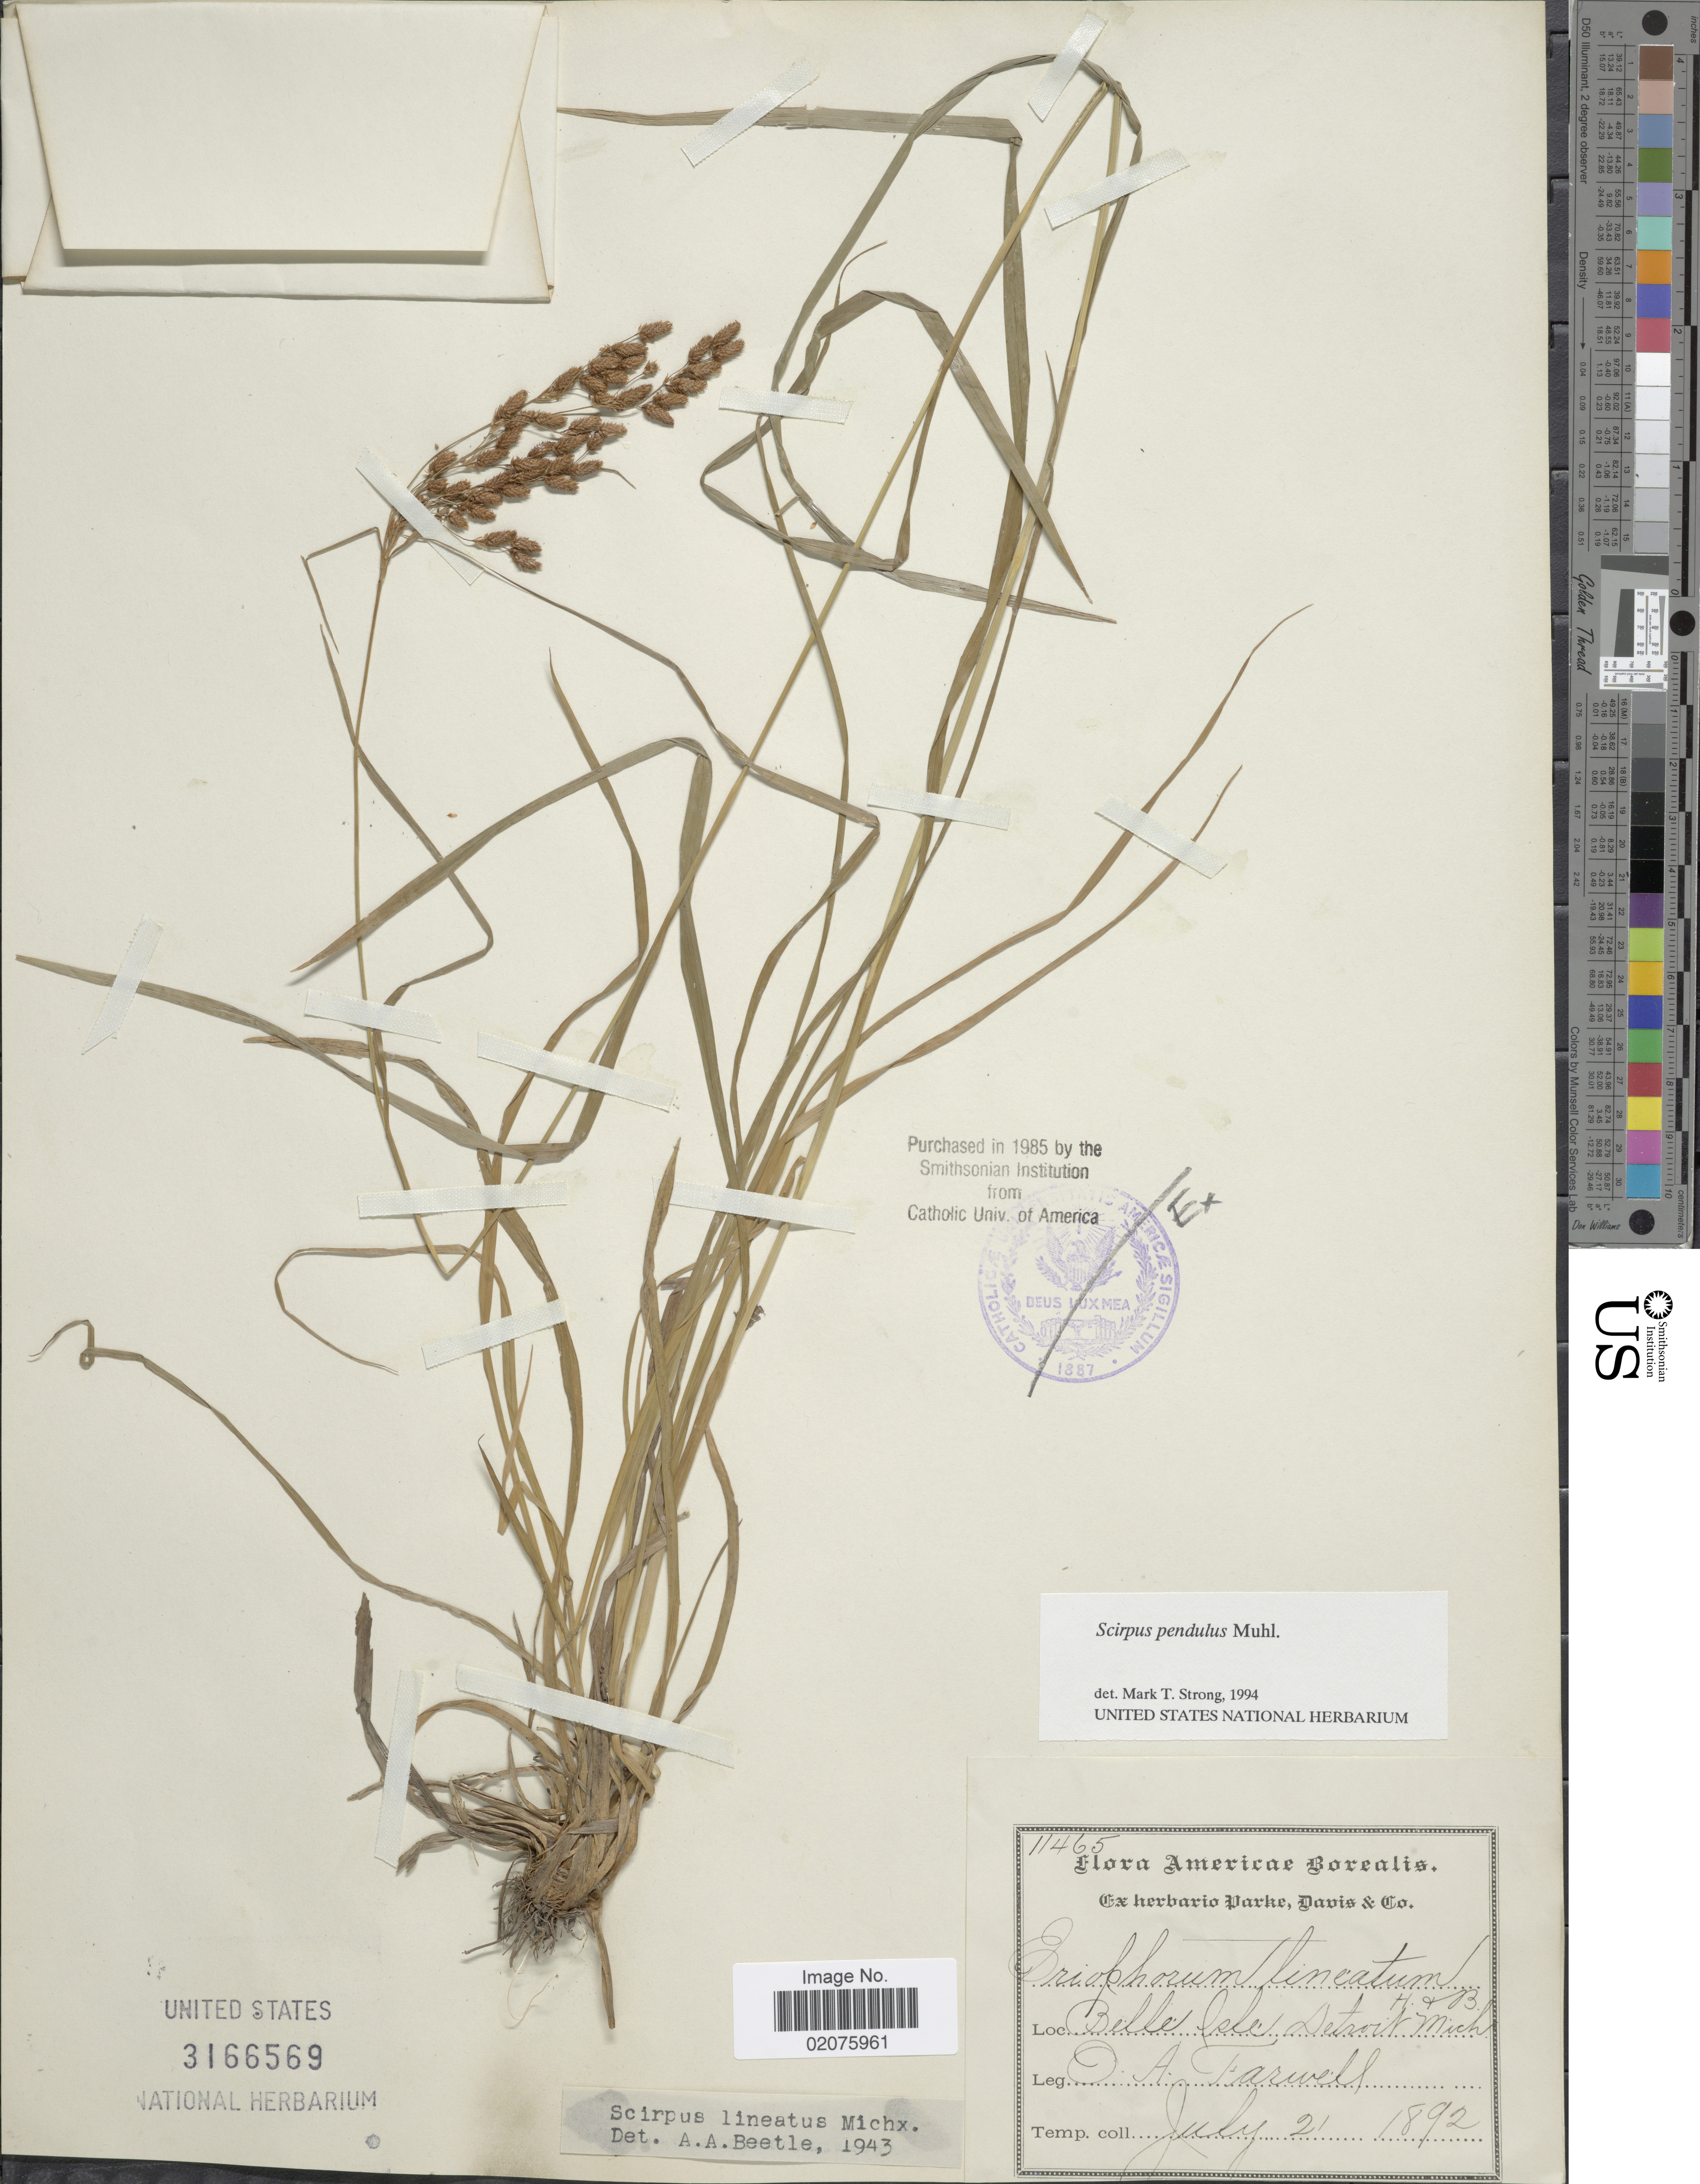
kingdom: Plantae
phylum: Tracheophyta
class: Liliopsida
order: Poales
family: Cyperaceae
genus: Scirpus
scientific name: Scirpus pendulus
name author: Muhl.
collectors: O. Farwell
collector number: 11465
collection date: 1892-07-02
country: United States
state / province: Michigan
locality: Belle Isle, Detroit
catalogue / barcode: US 3166569